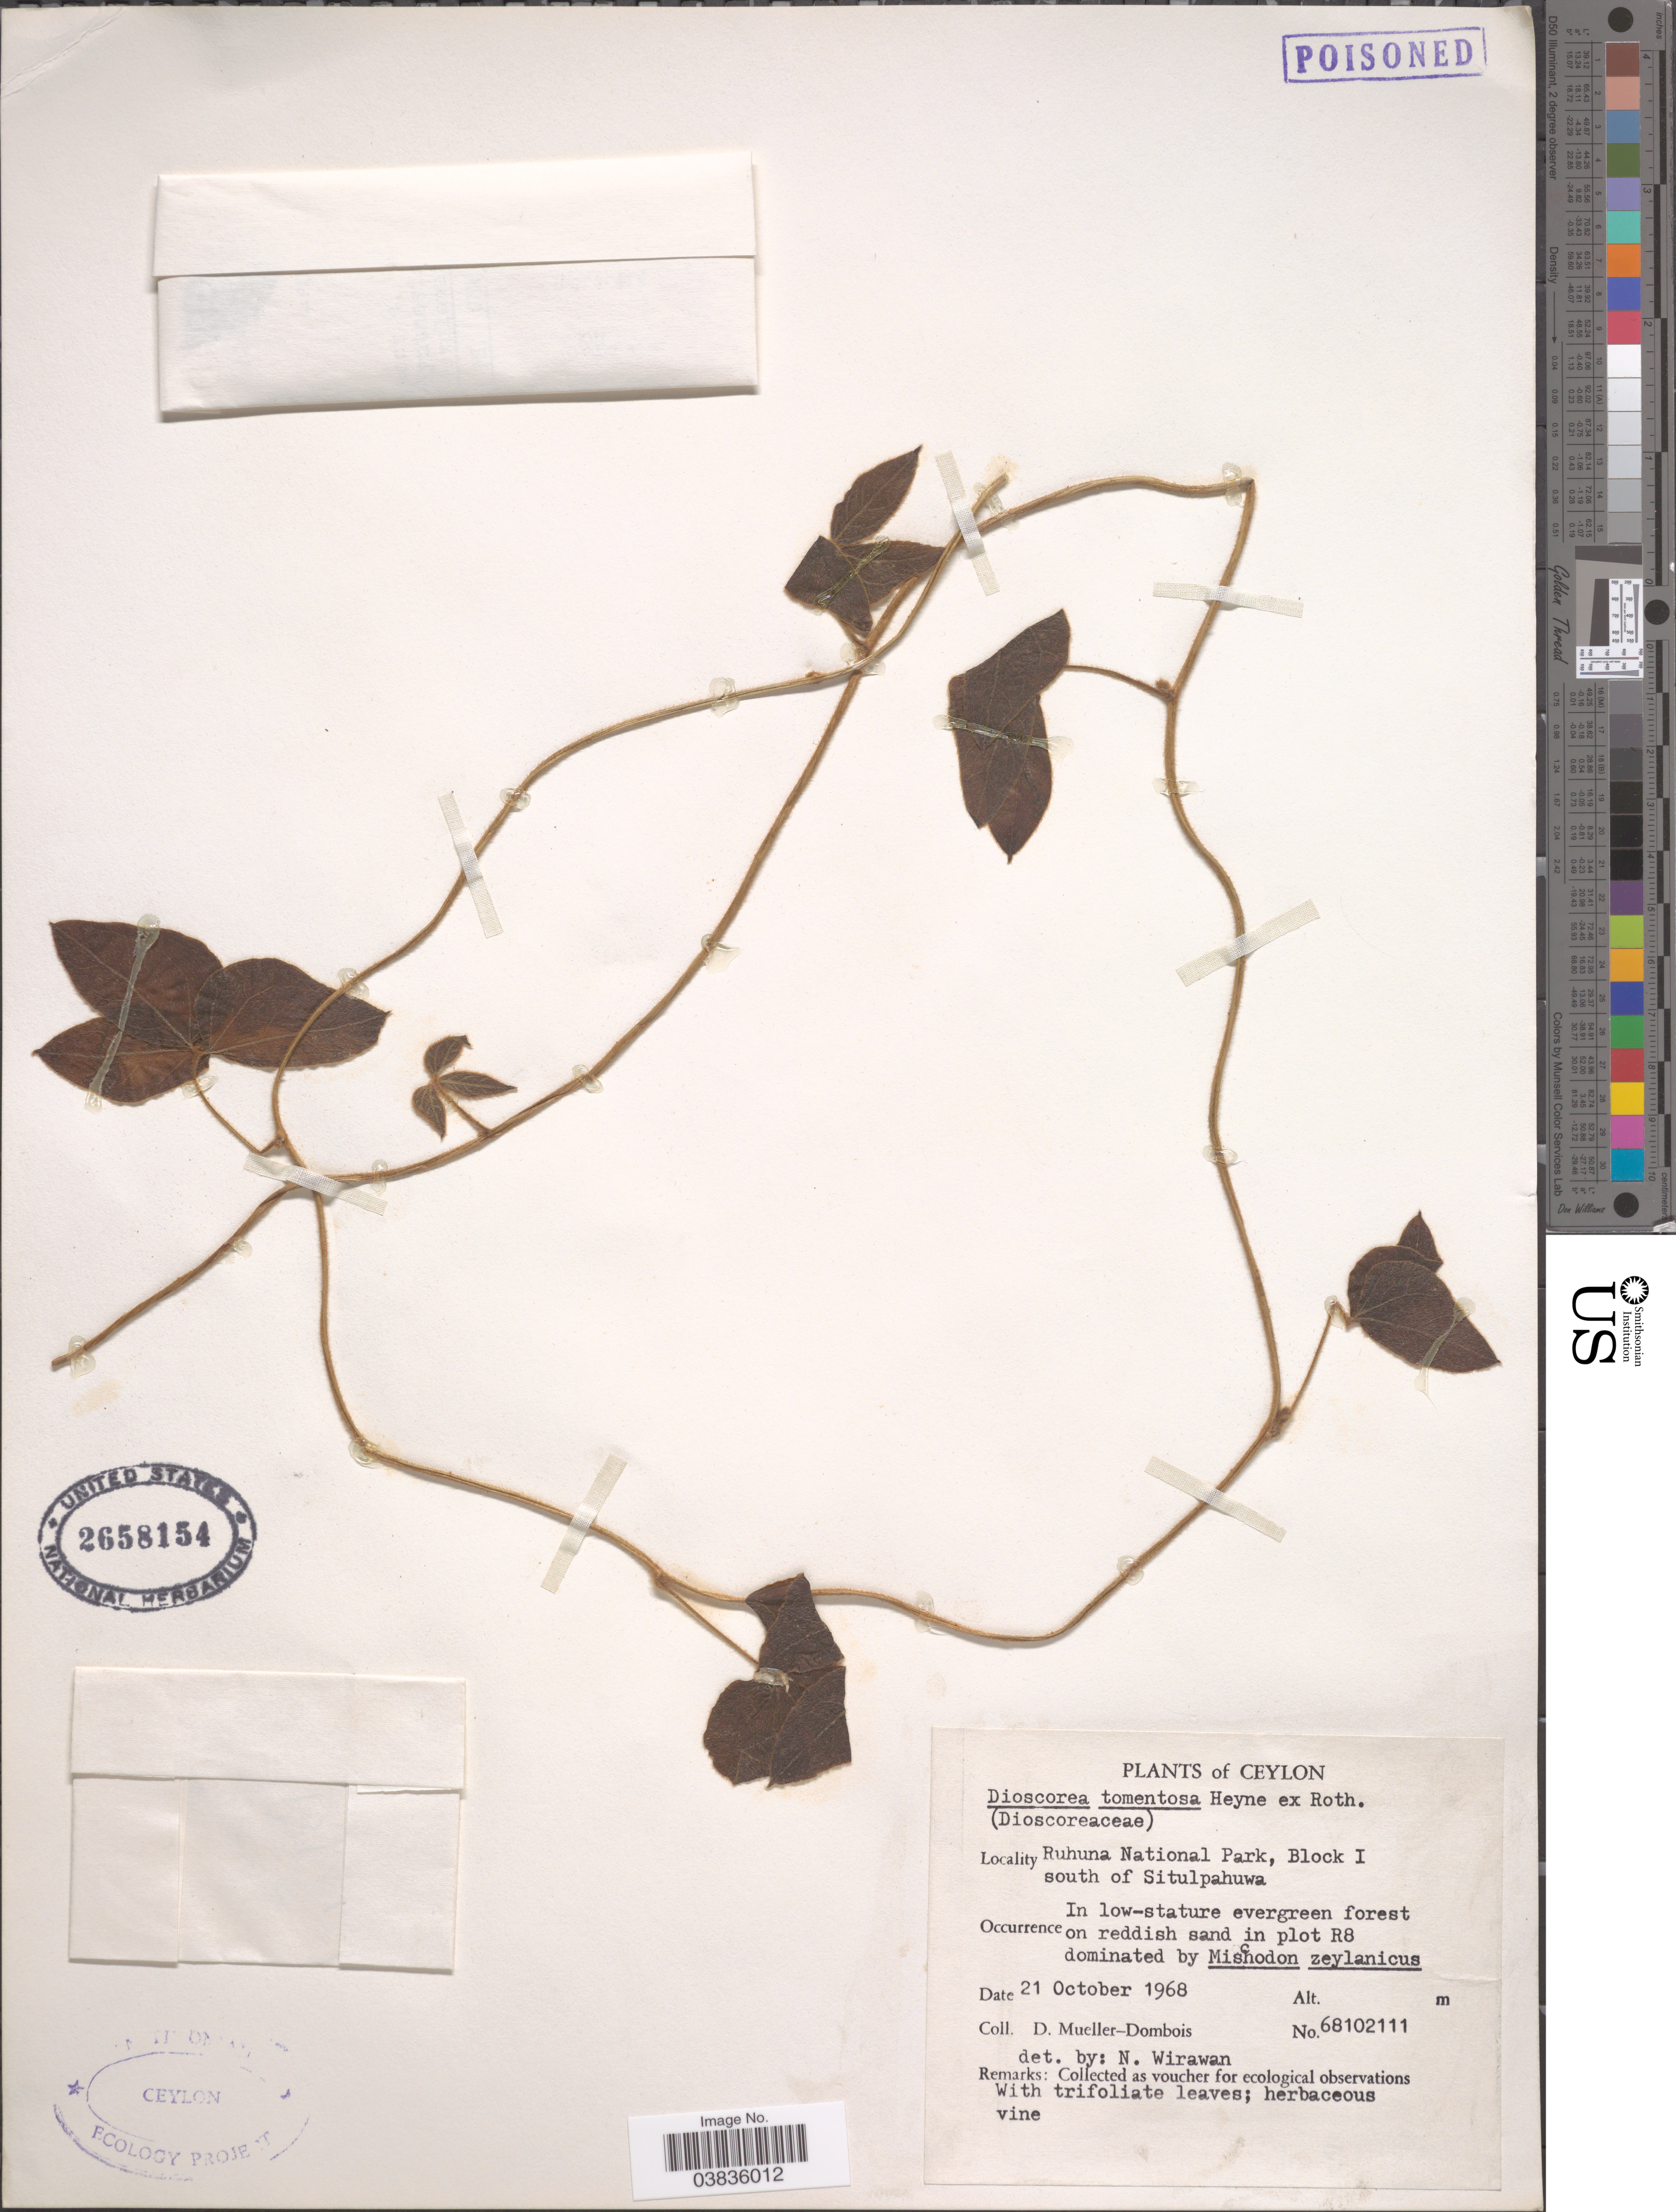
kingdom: Plantae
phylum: Tracheophyta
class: Liliopsida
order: Dioscoreales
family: Dioscoreaceae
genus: Dioscorea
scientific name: Dioscorea tomentosa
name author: J. Koenig ex Spreng.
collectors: D. Mueller-Dombois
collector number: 68102111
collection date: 1968-10-21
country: Sri Lanka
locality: Ceylon. Ruhuna National Park, Block I south of Situlpahuwa. In low-stature evergreen forest on reddish sand in plot R8.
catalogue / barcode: US 2658154